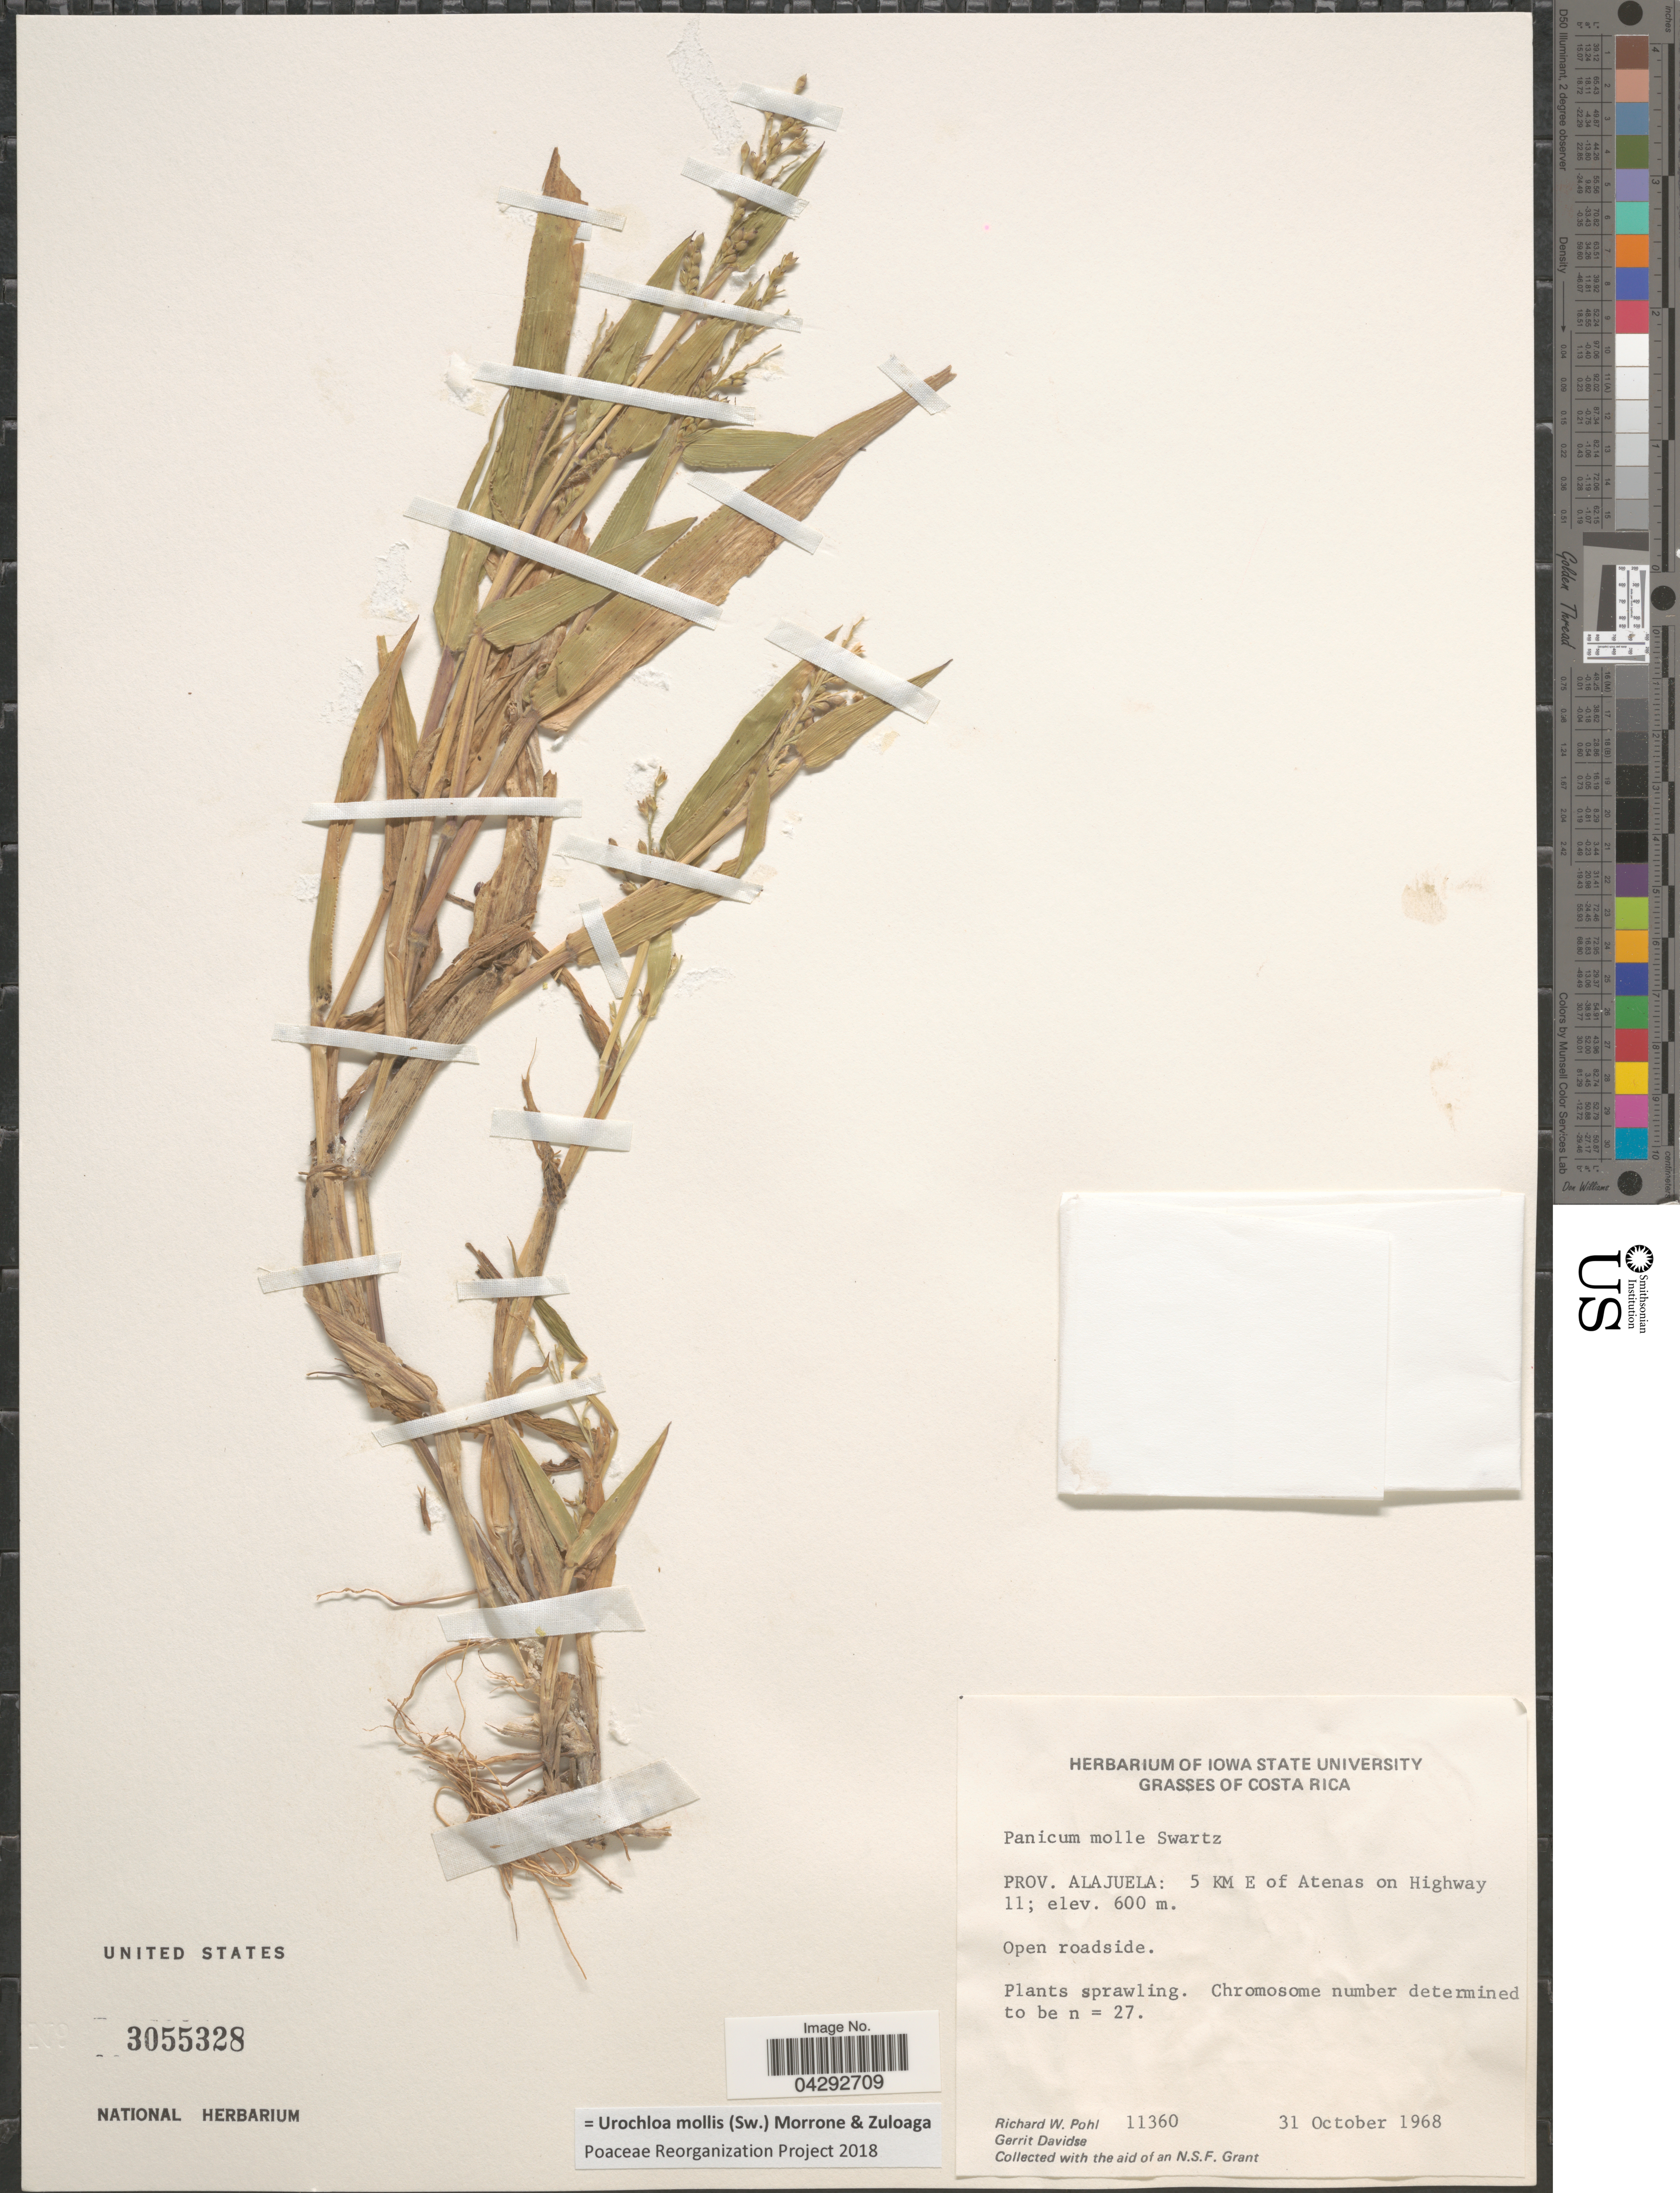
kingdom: Plantae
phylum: Tracheophyta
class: Liliopsida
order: Poales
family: Poaceae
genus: Urochloa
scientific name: Urochloa mollis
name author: (Sw.) Morrone & Zuloaga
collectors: R. W. Pohl & G. Davidse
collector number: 11360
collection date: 1968-10-31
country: Costa Rica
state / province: Alajuela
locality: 5 KM E of Atenas on Highway 11.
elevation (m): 600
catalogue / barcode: US 3055328